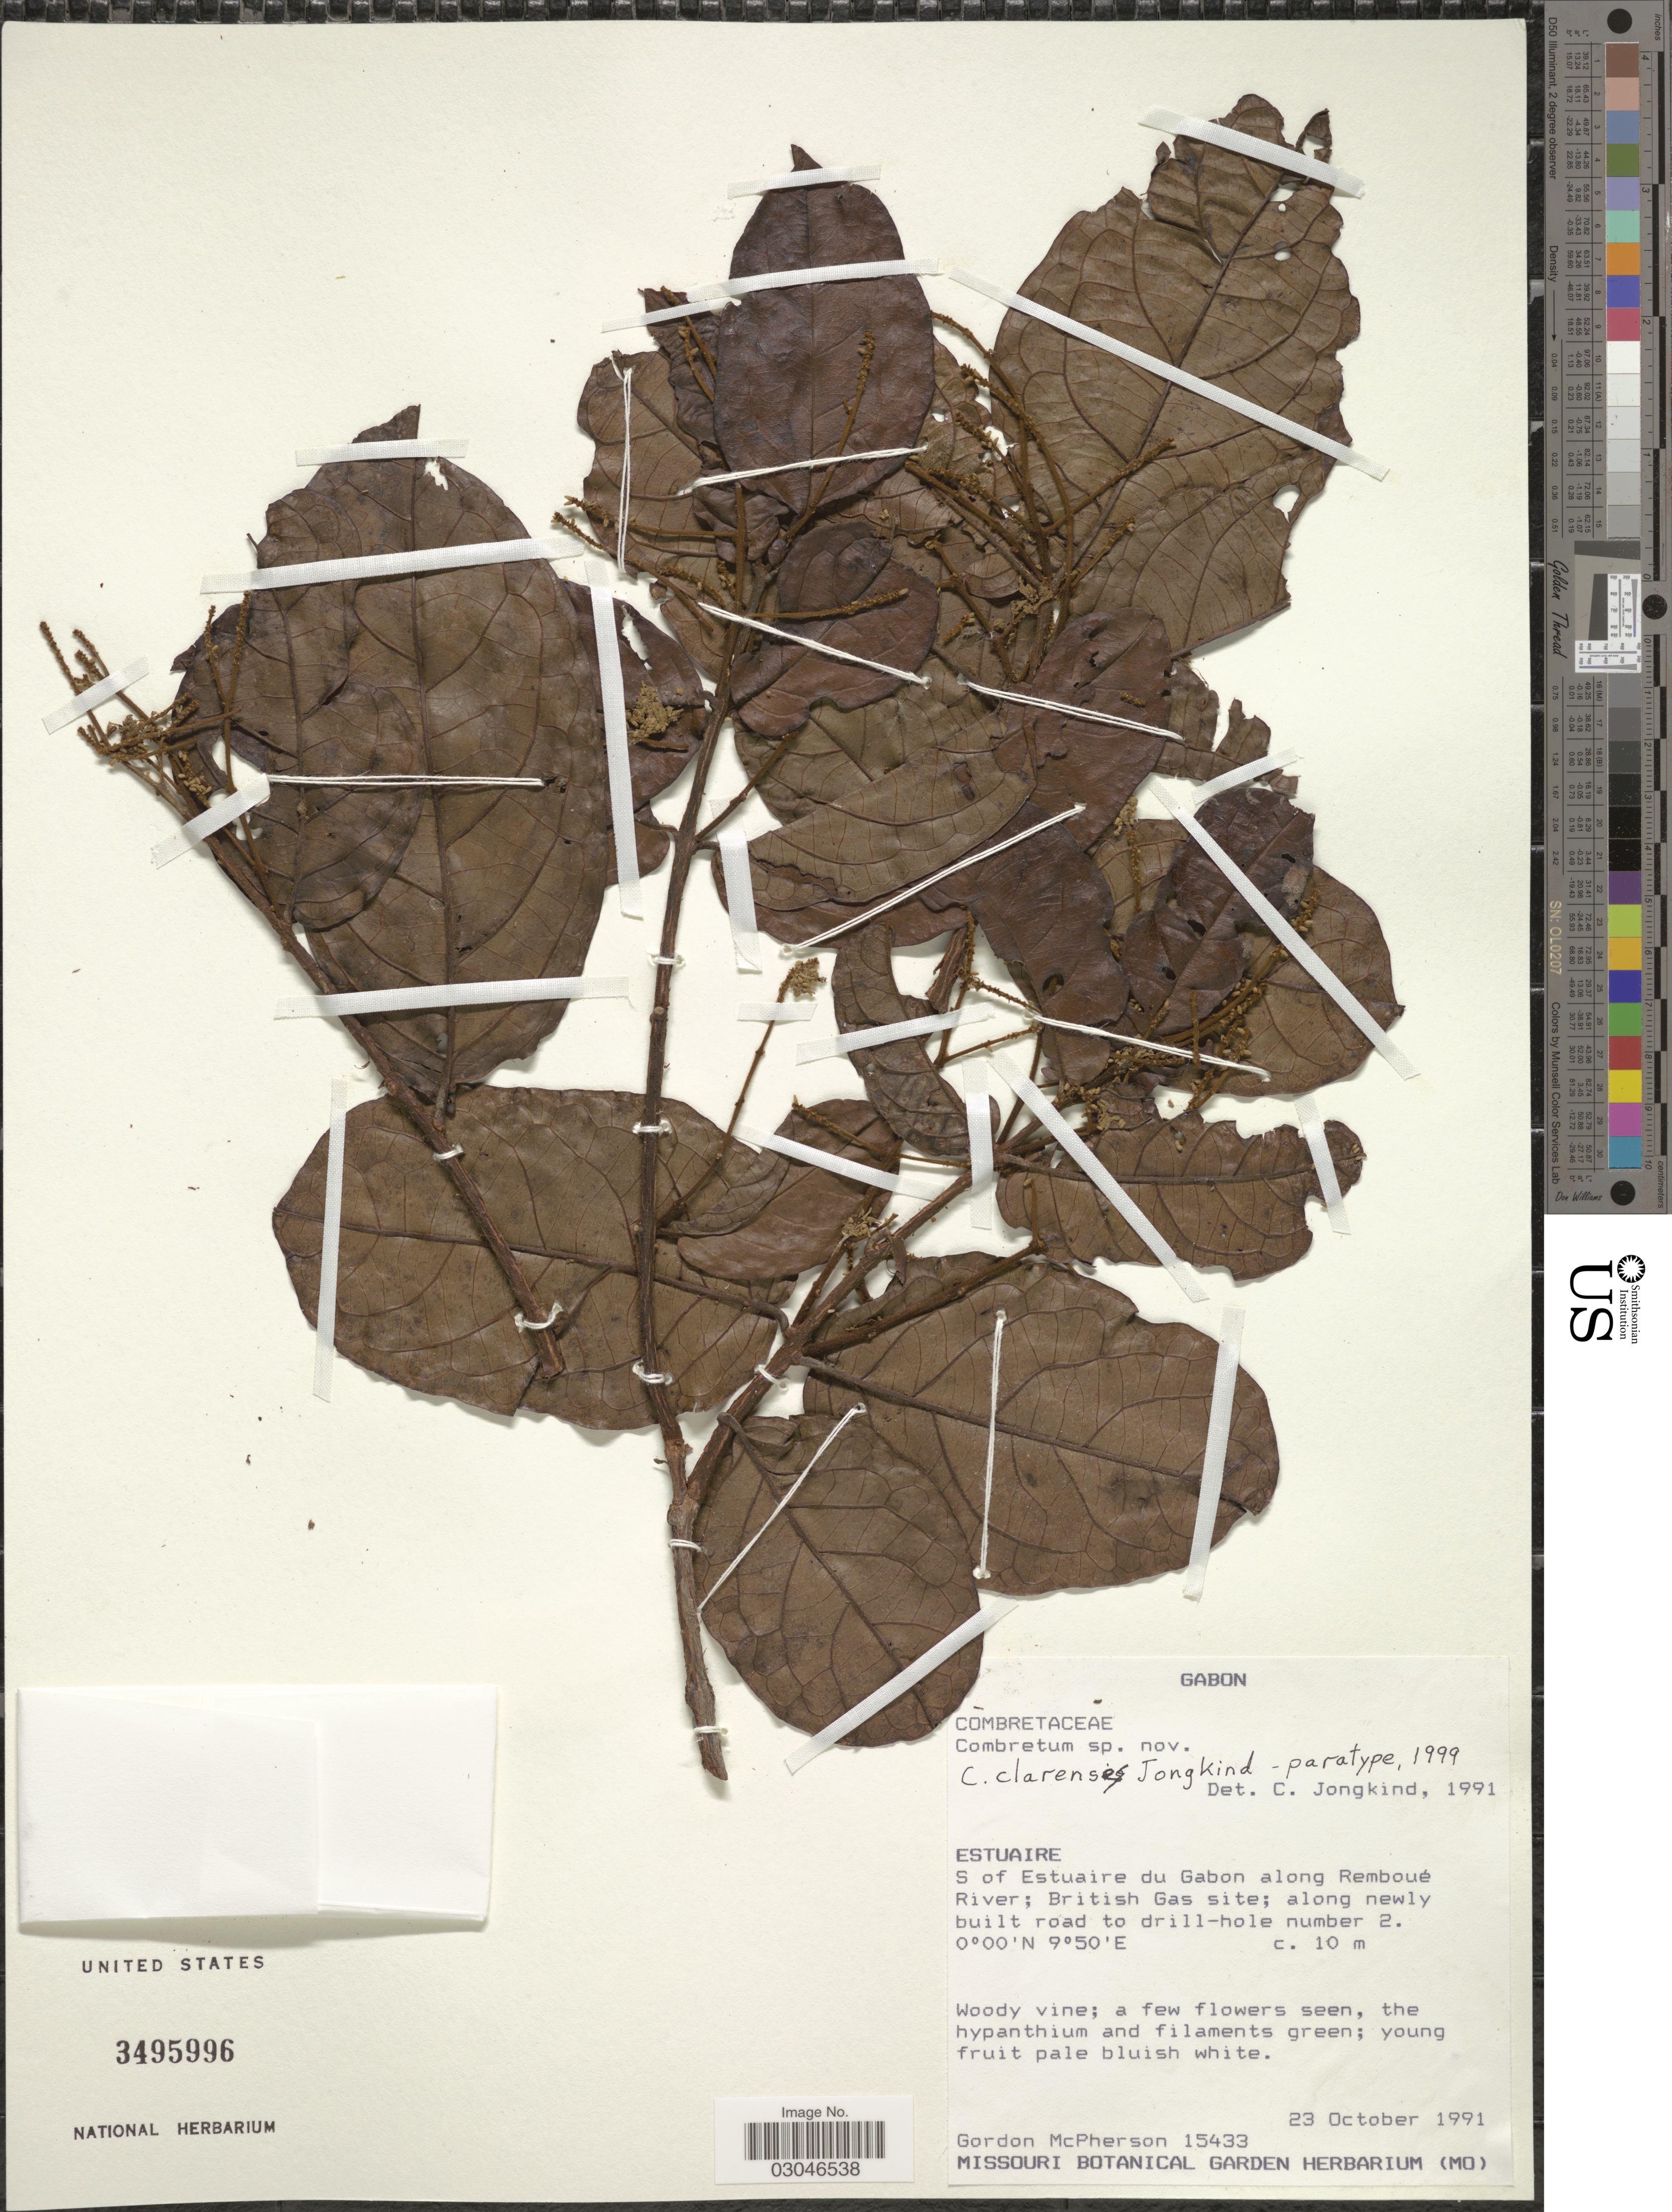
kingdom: Plantae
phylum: Tracheophyta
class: Magnoliopsida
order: Myrtales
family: Combretaceae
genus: Combretum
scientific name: Combretum clarense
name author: Jongkind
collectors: G. McPherson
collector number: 15433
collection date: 1991-10-23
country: Gabon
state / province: Estuaire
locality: S of Estuaire du Gabon along Remboué River; British Gas site; along newly built road to drill-hole number 2.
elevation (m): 10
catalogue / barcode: US 3495996